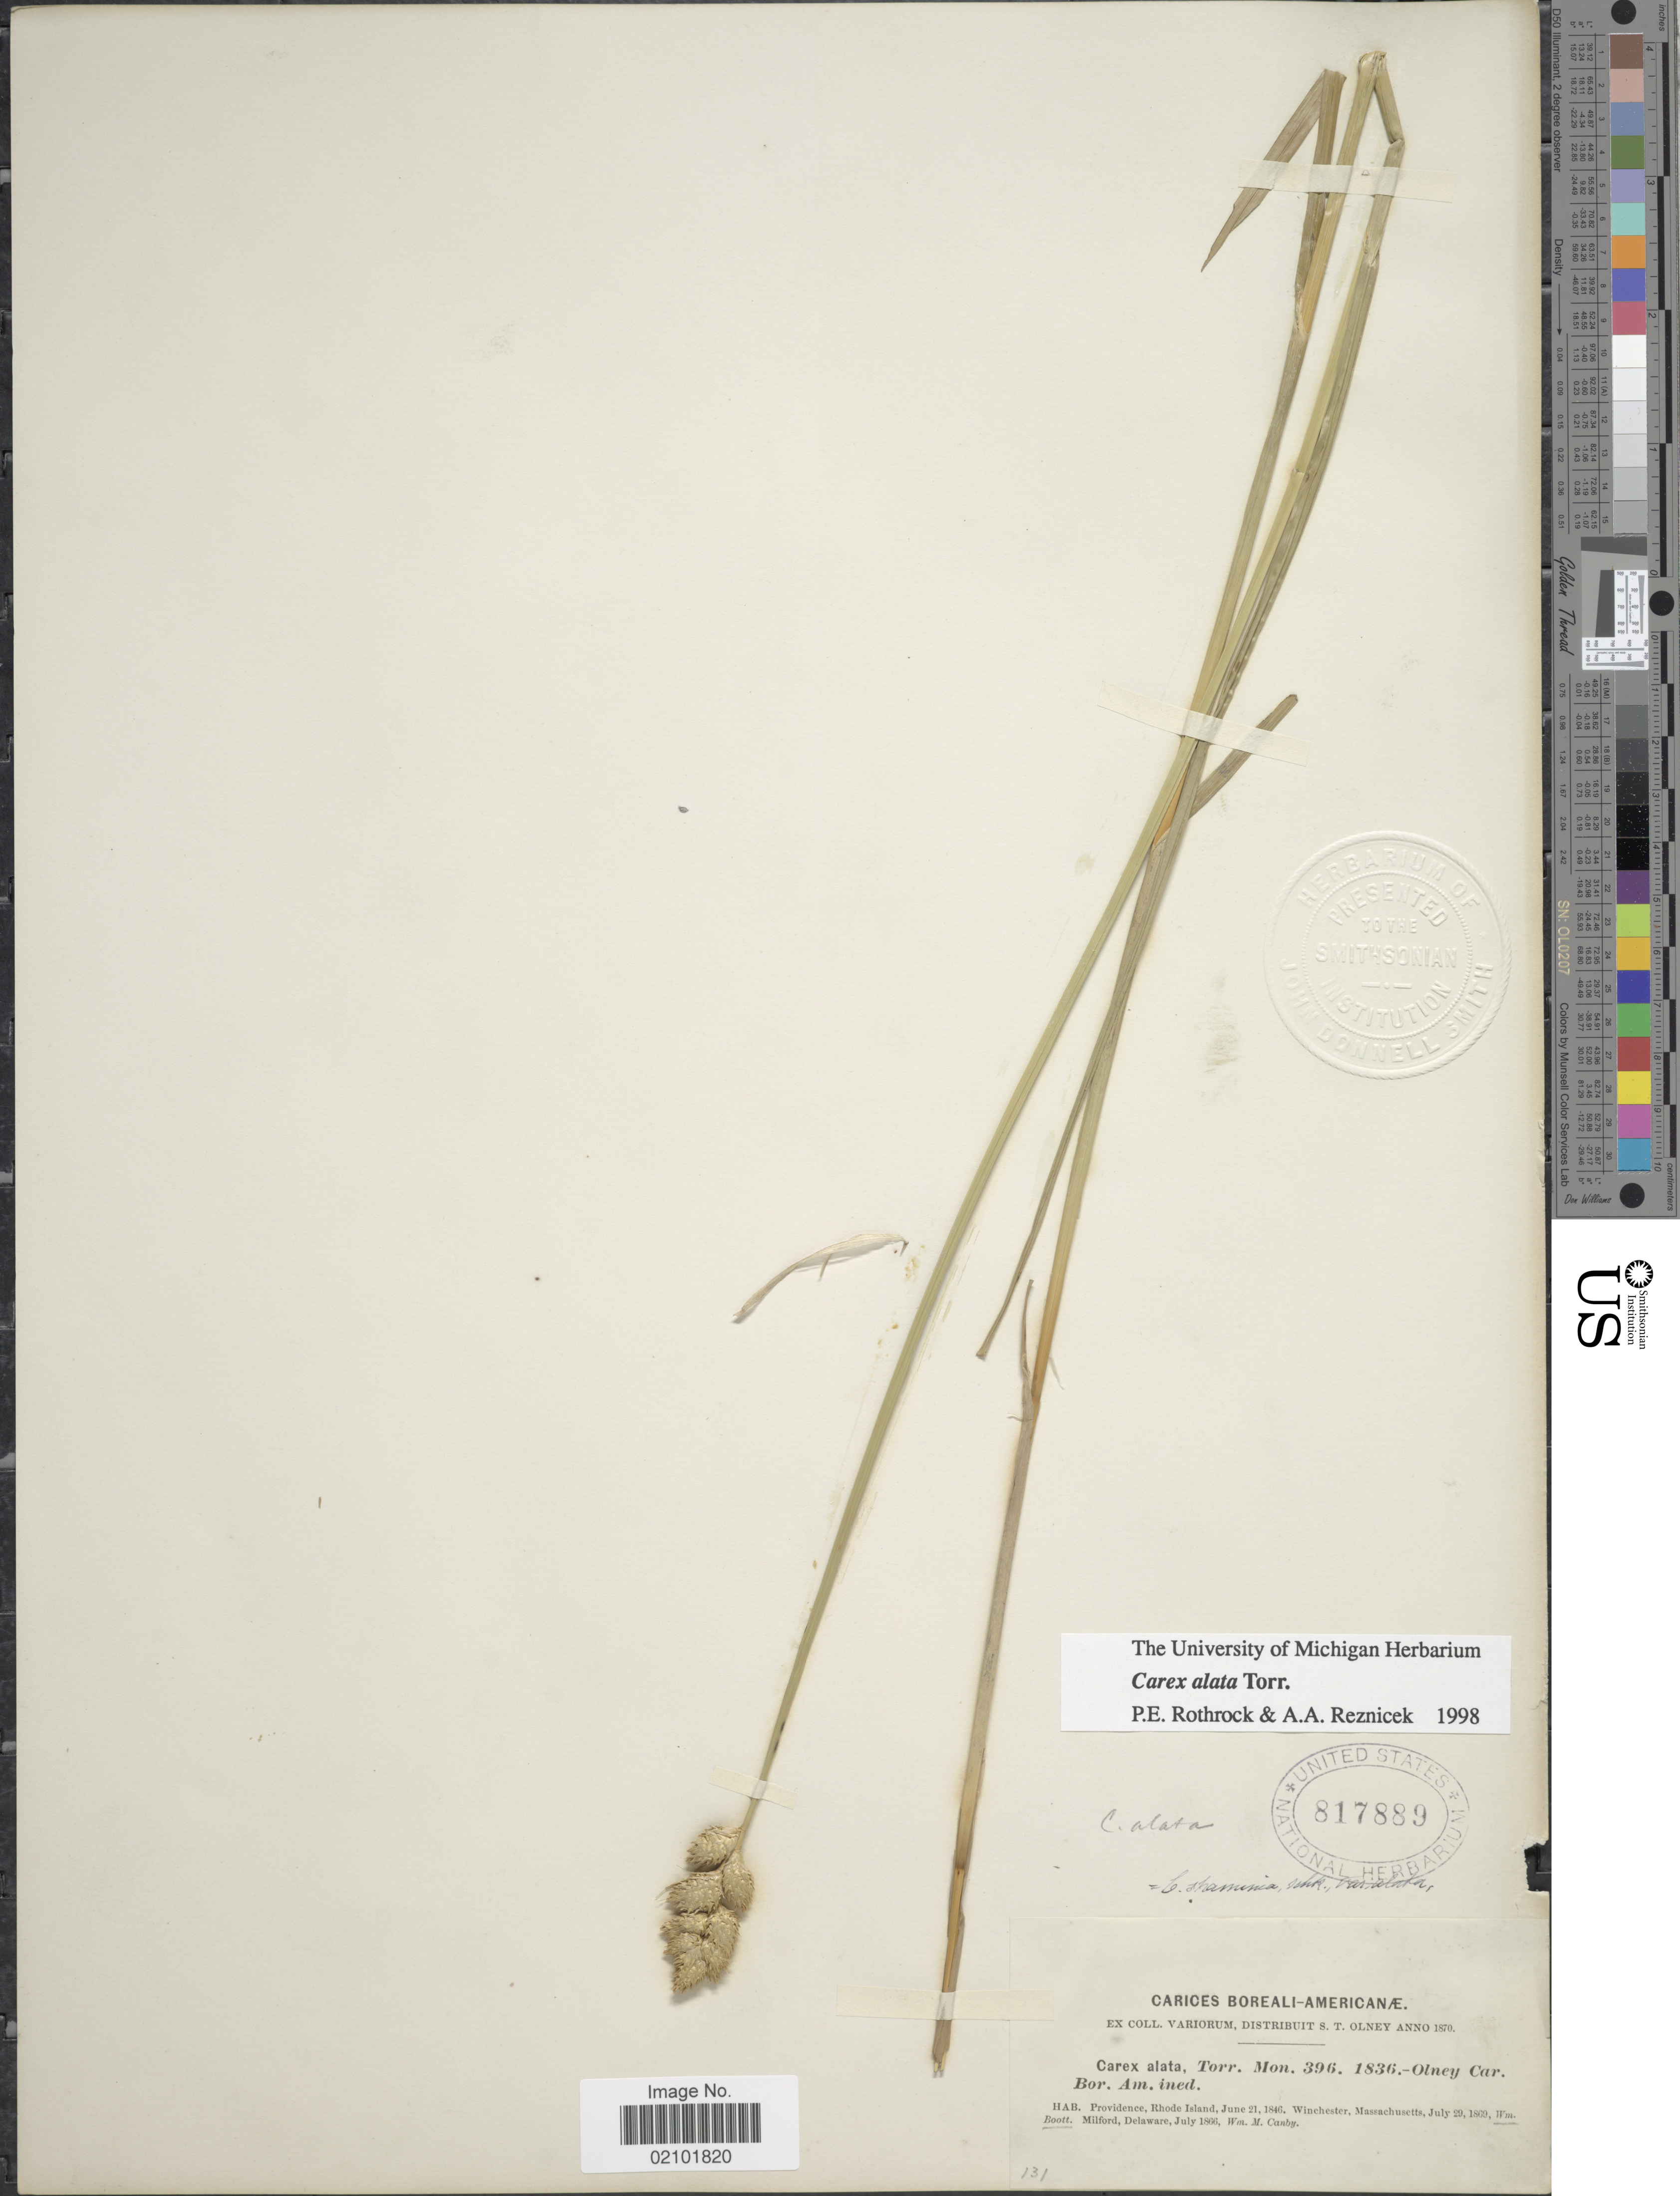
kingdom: Plantae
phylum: Tracheophyta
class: Liliopsida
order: Poales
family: Cyperaceae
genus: Carex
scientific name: Carex alata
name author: Torr.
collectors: W. Boott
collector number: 131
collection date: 1869-07-29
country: United States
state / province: Massachusetts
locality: Winchester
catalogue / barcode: US 817889